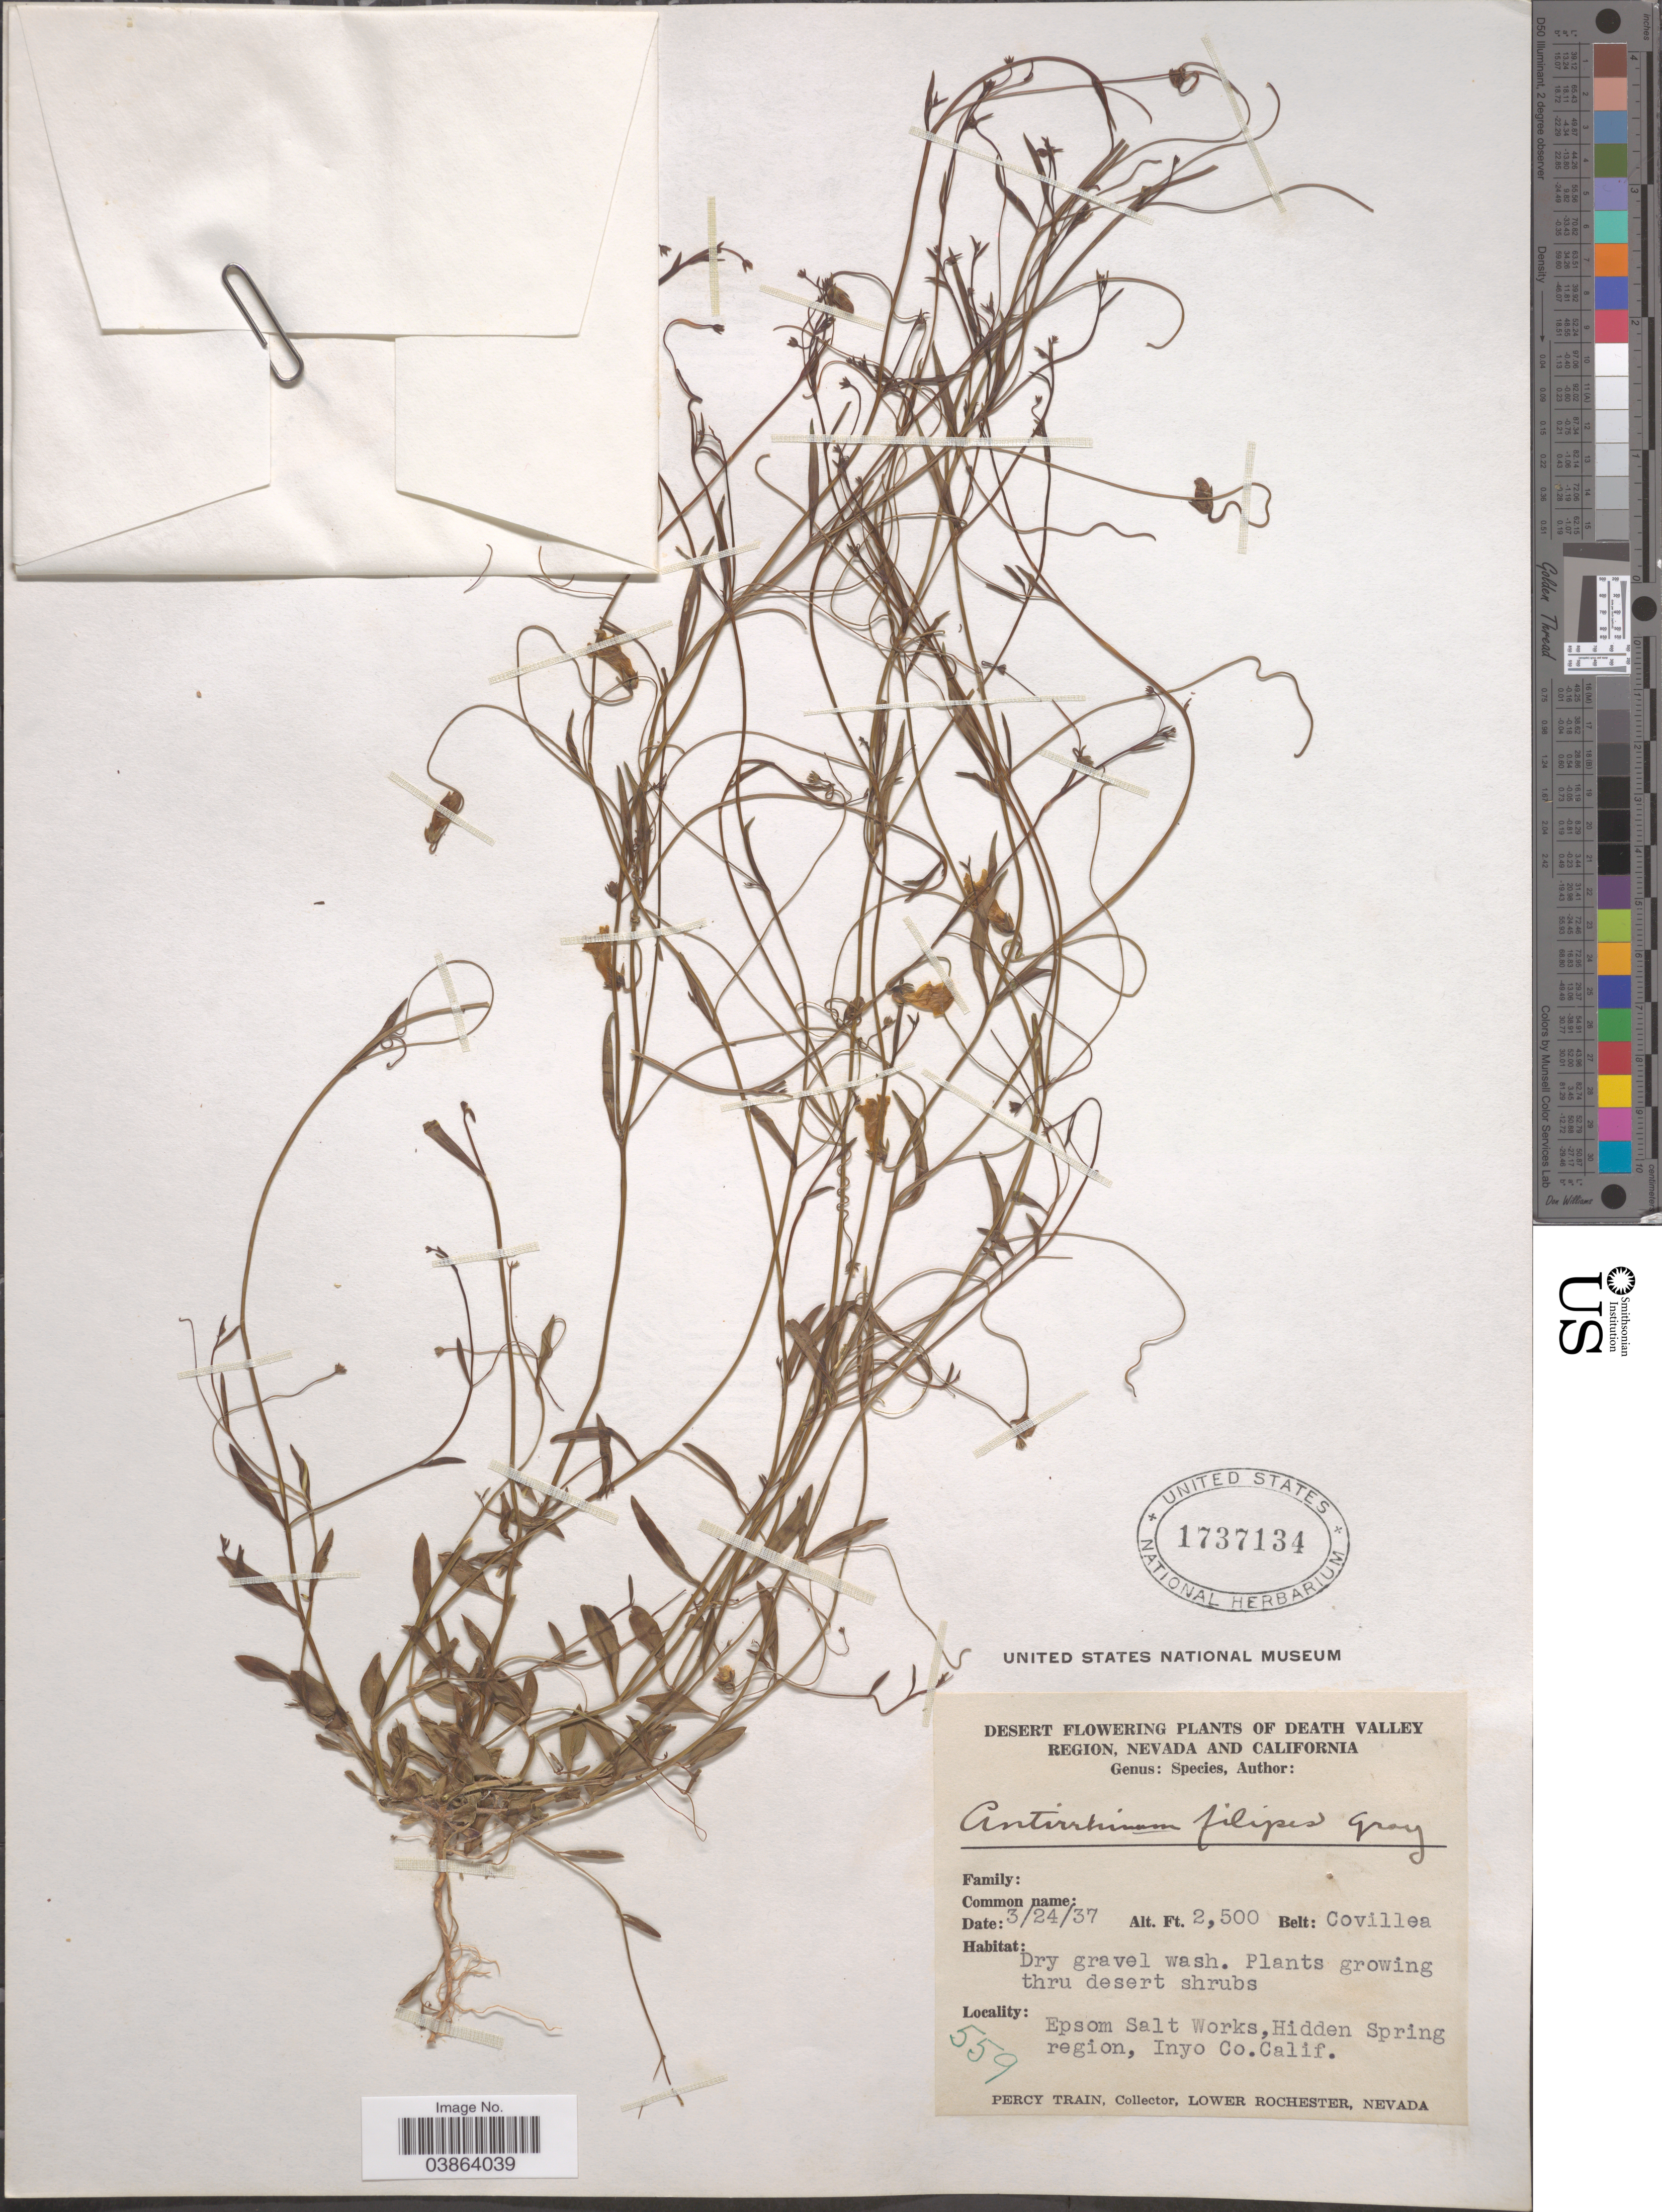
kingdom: Plantae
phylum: Tracheophyta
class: Magnoliopsida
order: Lamiales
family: Plantaginaceae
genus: Asarina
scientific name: Asarina filipes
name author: (A. Gray) Pennell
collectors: P. Train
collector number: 559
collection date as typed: Transcribed d/m/y: 24/3/37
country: United States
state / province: California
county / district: Inyo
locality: Death Valley Region. Epsom Salt Works, Hidden Spring region, Inyo Co.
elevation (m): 762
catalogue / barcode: US 1737134